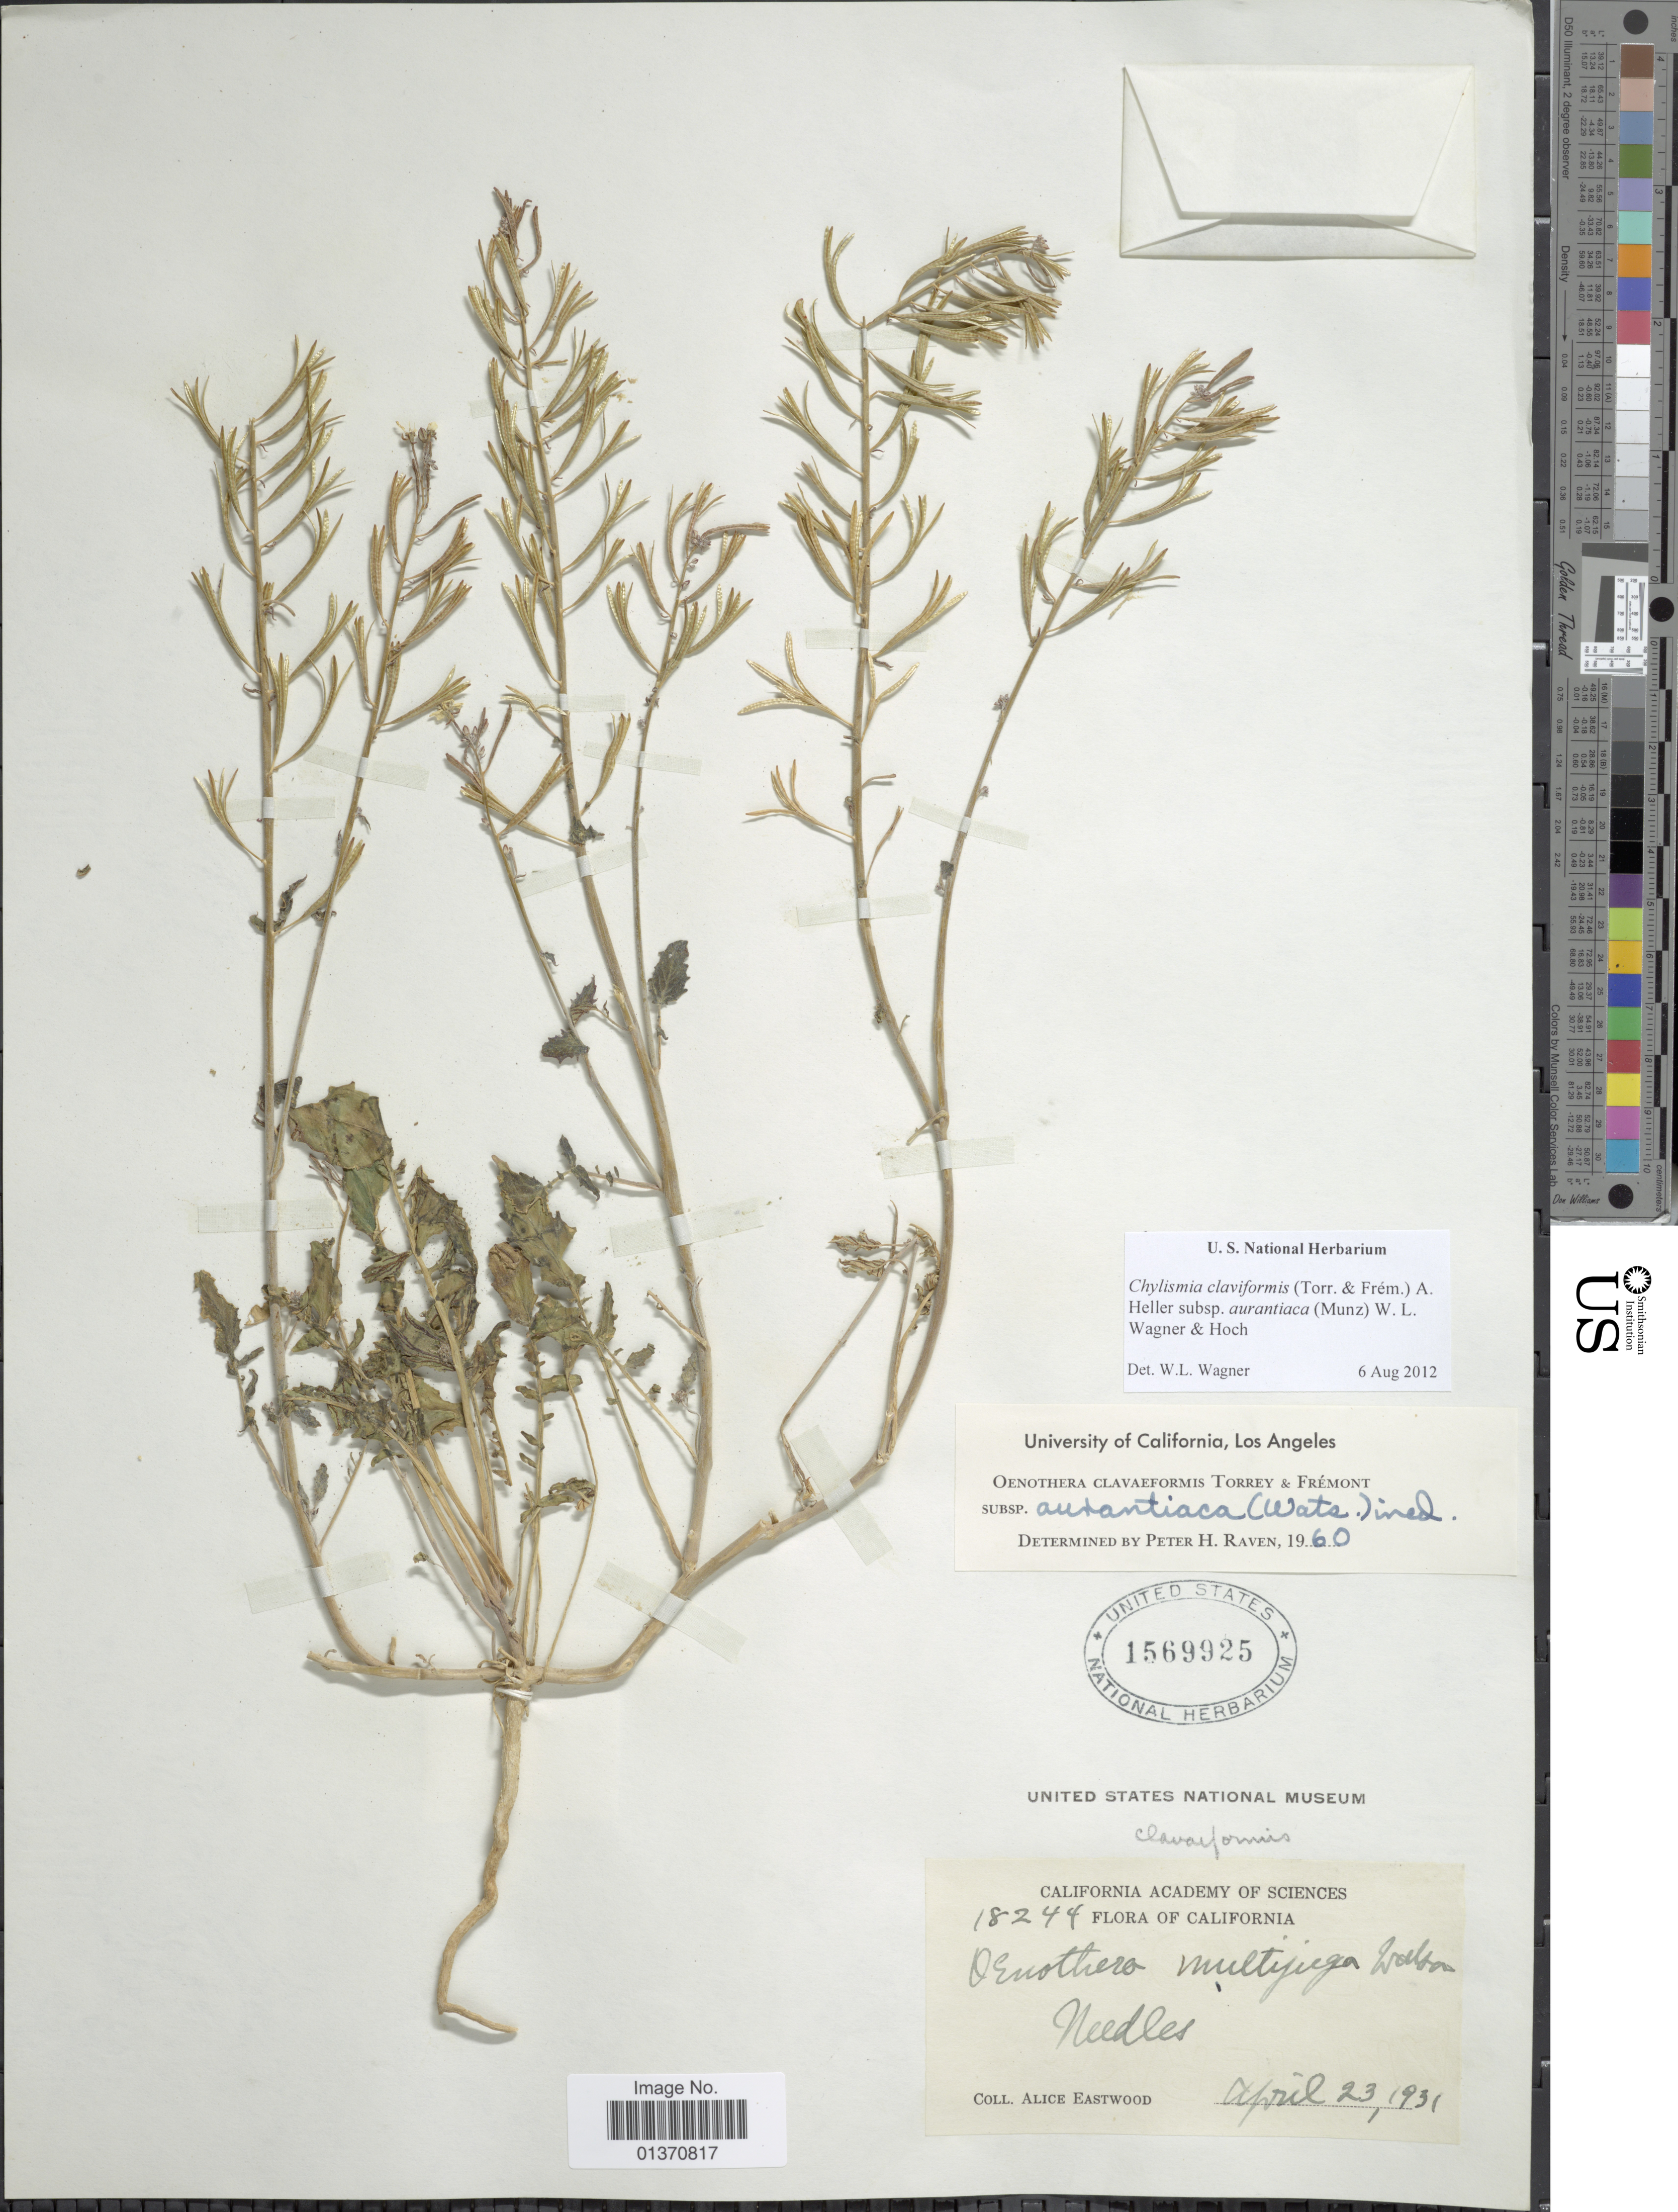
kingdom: Plantae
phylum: Tracheophyta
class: Magnoliopsida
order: Myrtales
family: Onagraceae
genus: Chylismia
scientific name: Chylismia claviformis subsp. aurantiaca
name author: (Munz) W.L. Wagner & Hoch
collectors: A. Eastwood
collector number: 18244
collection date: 1931-04-23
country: United States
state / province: California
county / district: San Bernardino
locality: Needles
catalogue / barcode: US 1569925